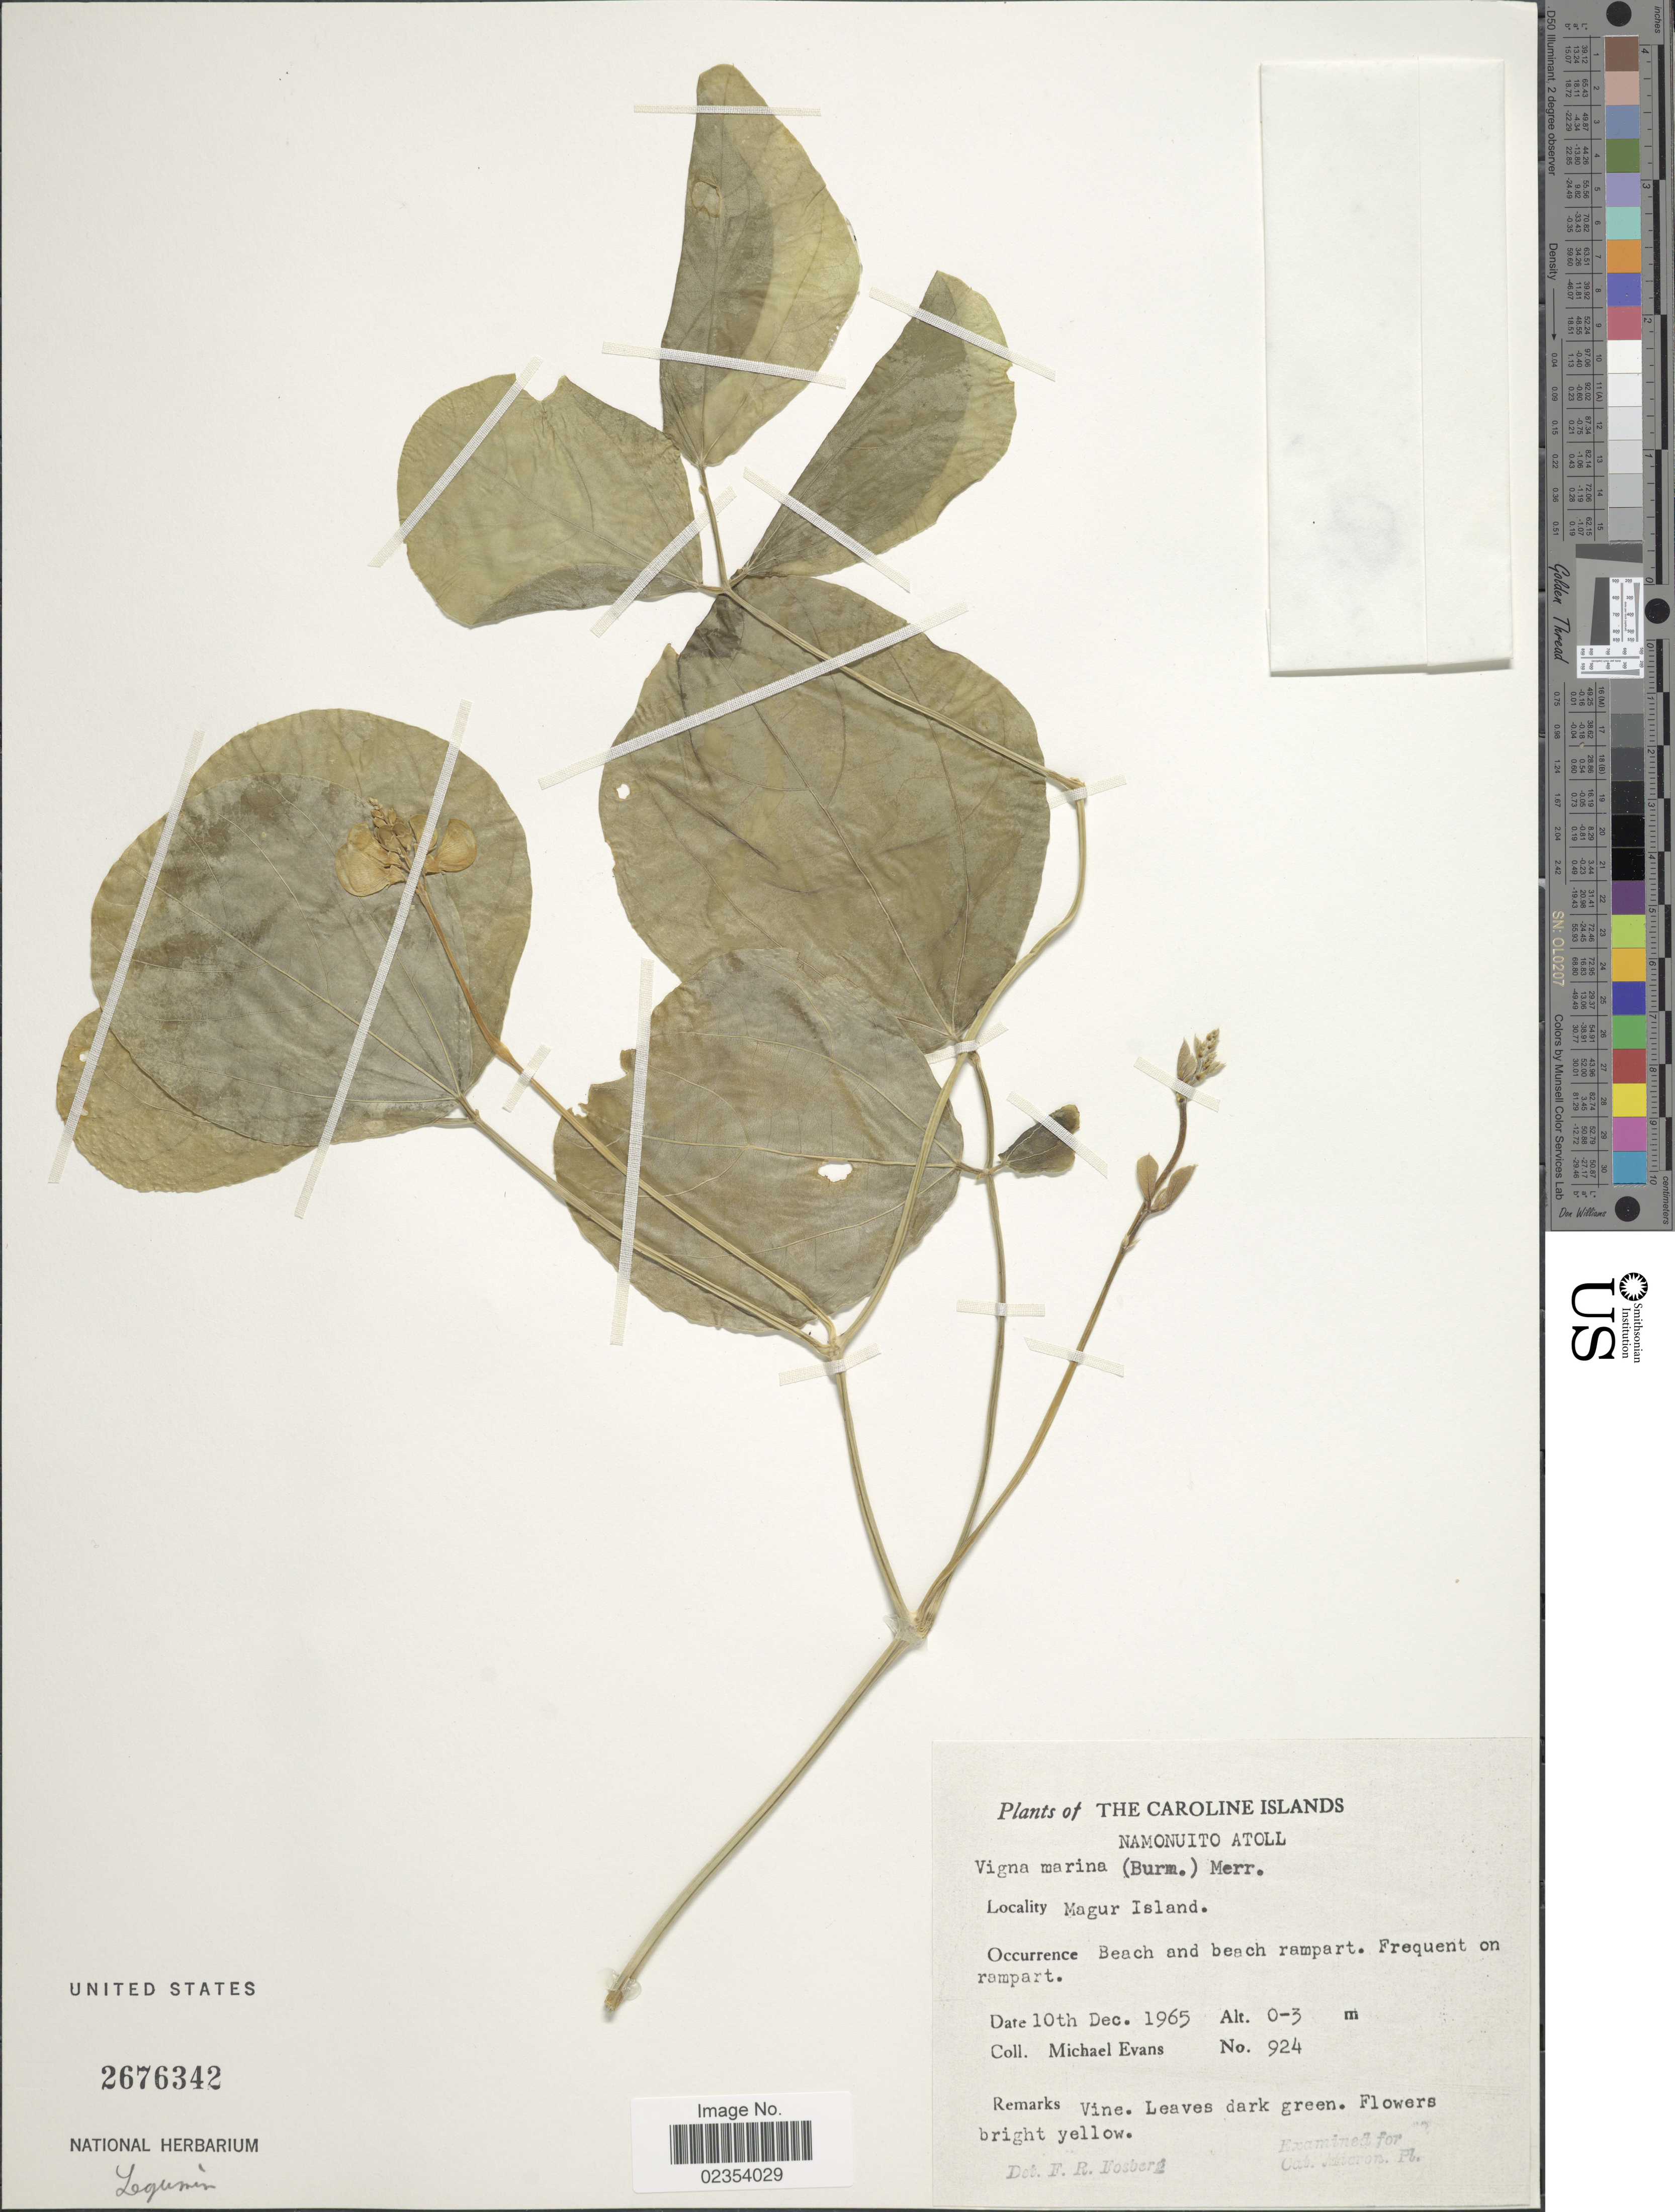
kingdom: Plantae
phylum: Tracheophyta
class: Magnoliopsida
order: Fabales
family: Fabaceae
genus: Vigna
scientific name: Vigna marina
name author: (Burm.) Merr.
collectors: M. Evans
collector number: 924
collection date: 1965-12-10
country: Micronesia, Federated States of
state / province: Truk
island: Namonuito Atoll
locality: Caroline Islands. Namonuito Atoll. Magur Island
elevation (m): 0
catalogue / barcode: US 2676342